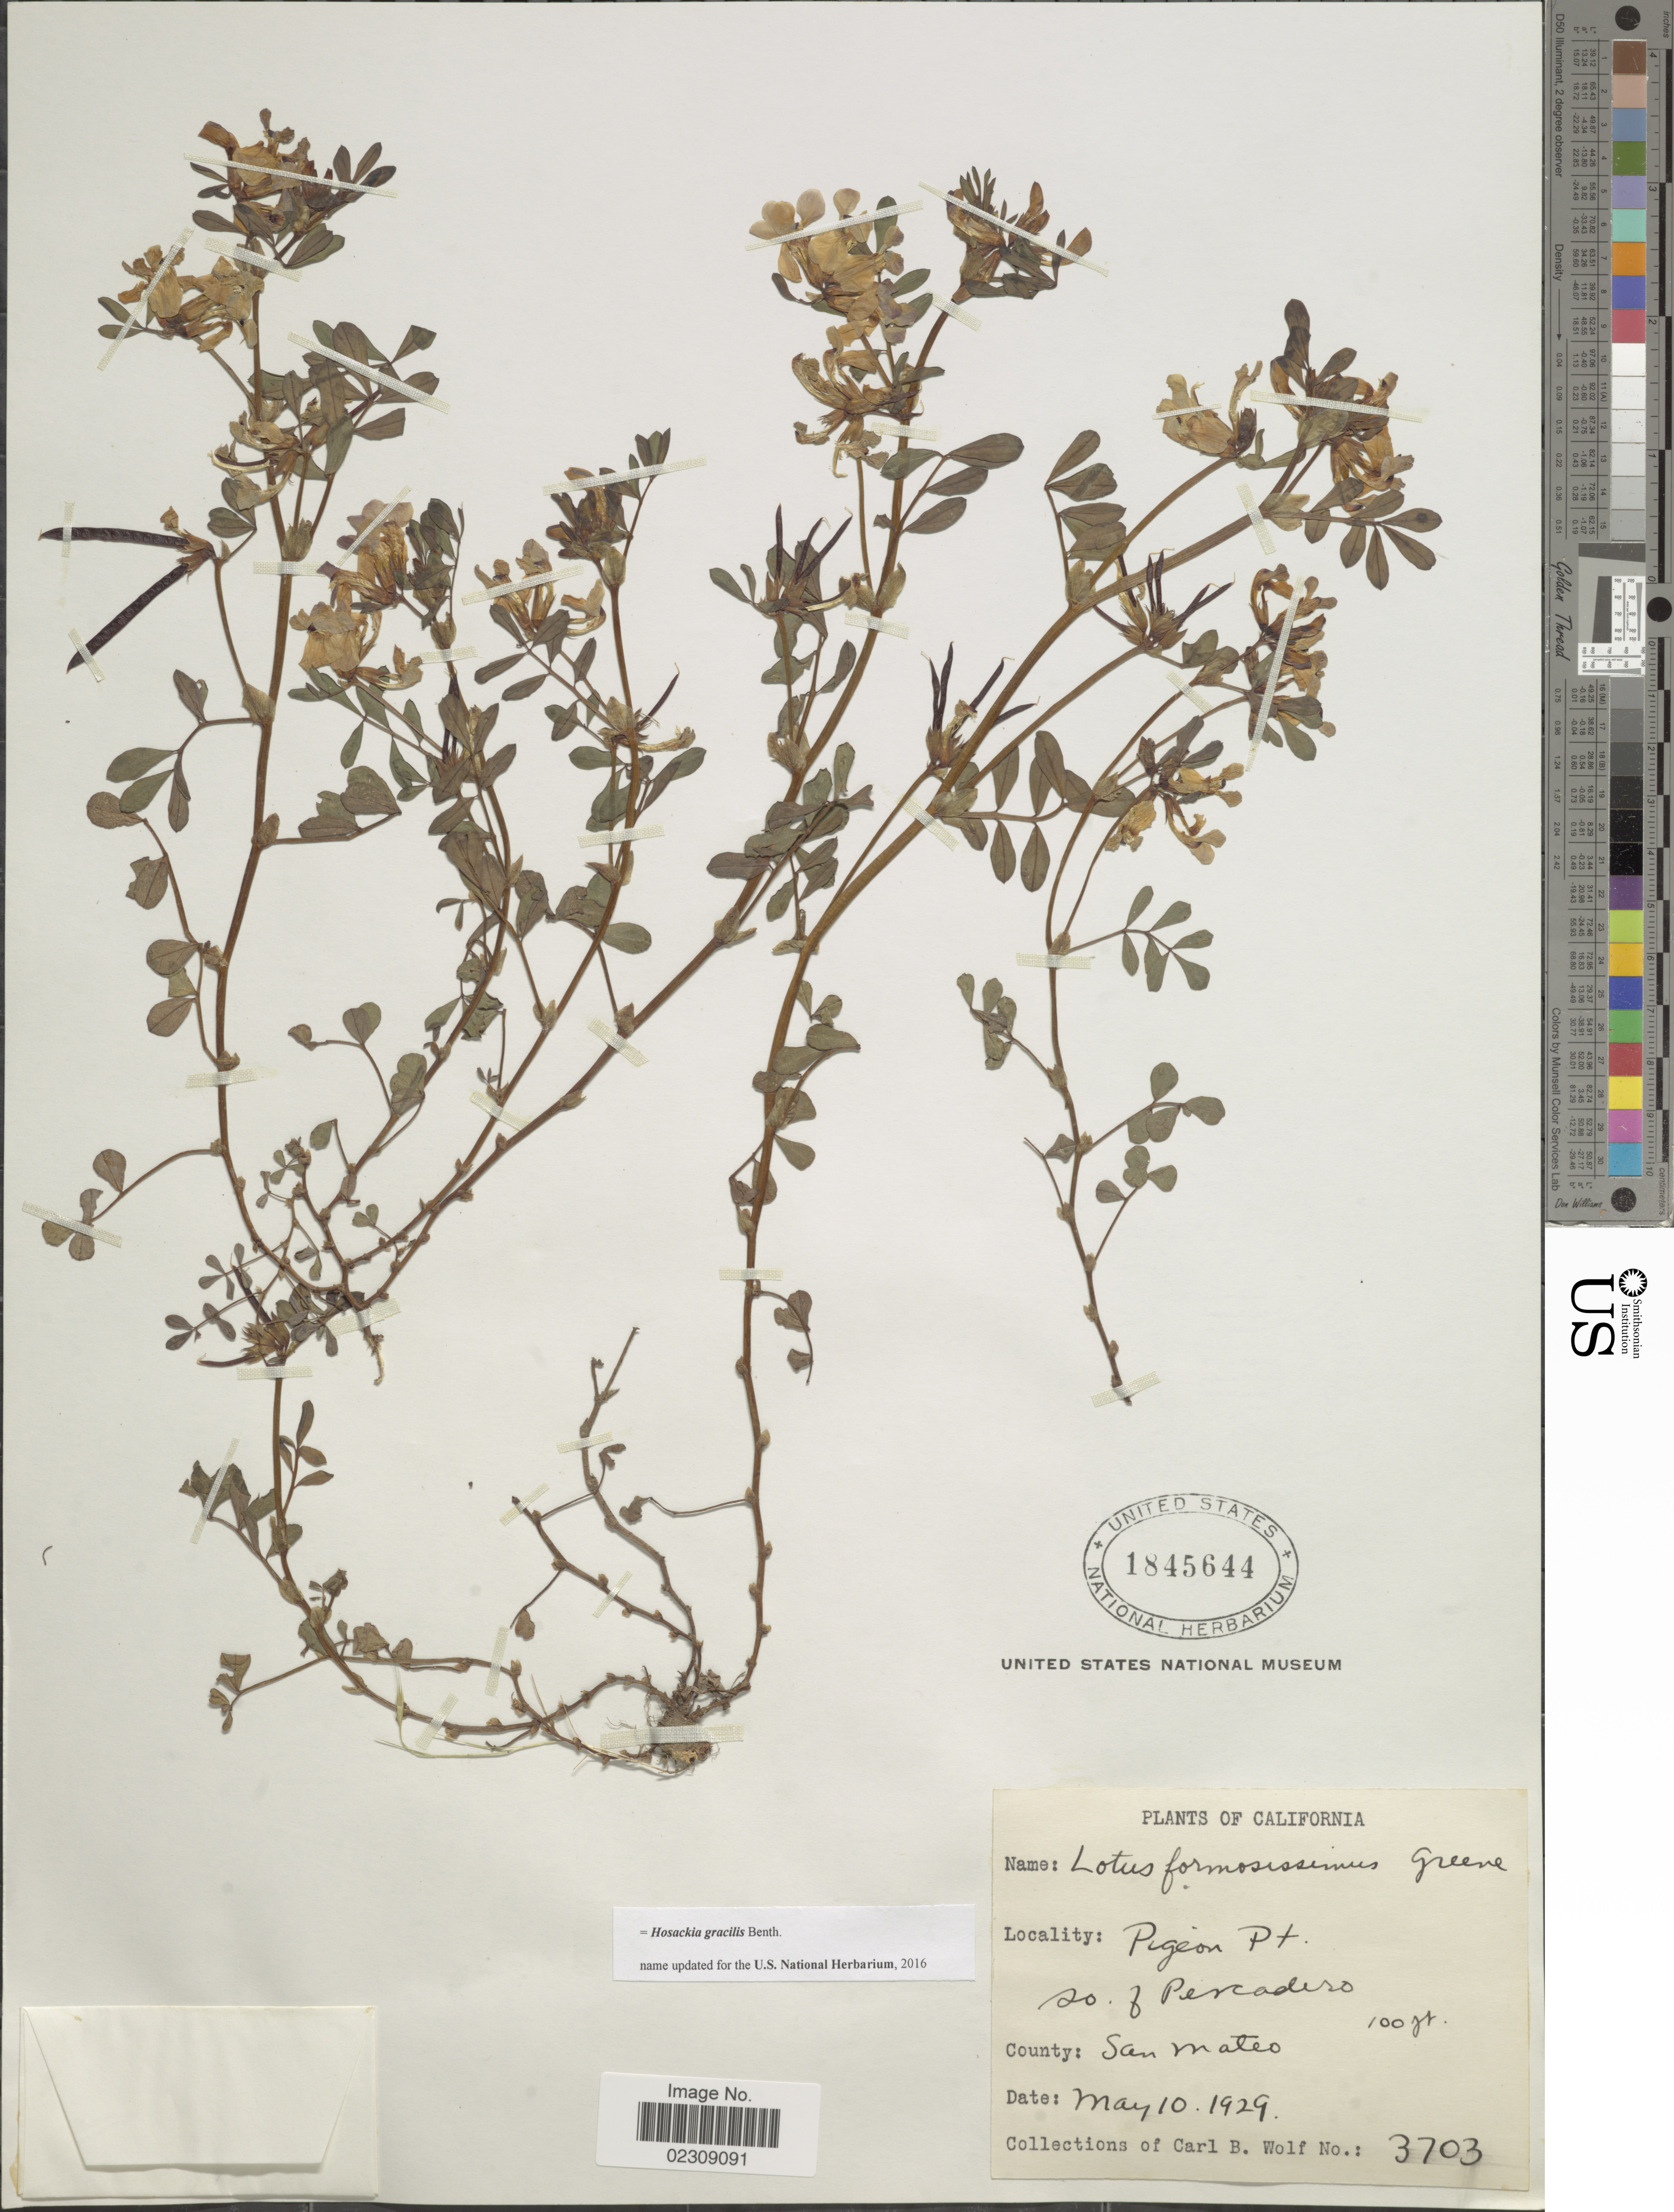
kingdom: Plantae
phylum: Tracheophyta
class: Magnoliopsida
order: Fabales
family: Fabaceae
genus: Hosackia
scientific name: Hosackia gracilis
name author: Benth.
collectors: C. B. Wolf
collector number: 3703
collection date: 1929-05-10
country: United States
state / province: California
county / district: San Mateo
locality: Pigeon Pt. so. of Percadero. County: San Mateo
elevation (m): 30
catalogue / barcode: US 1845644